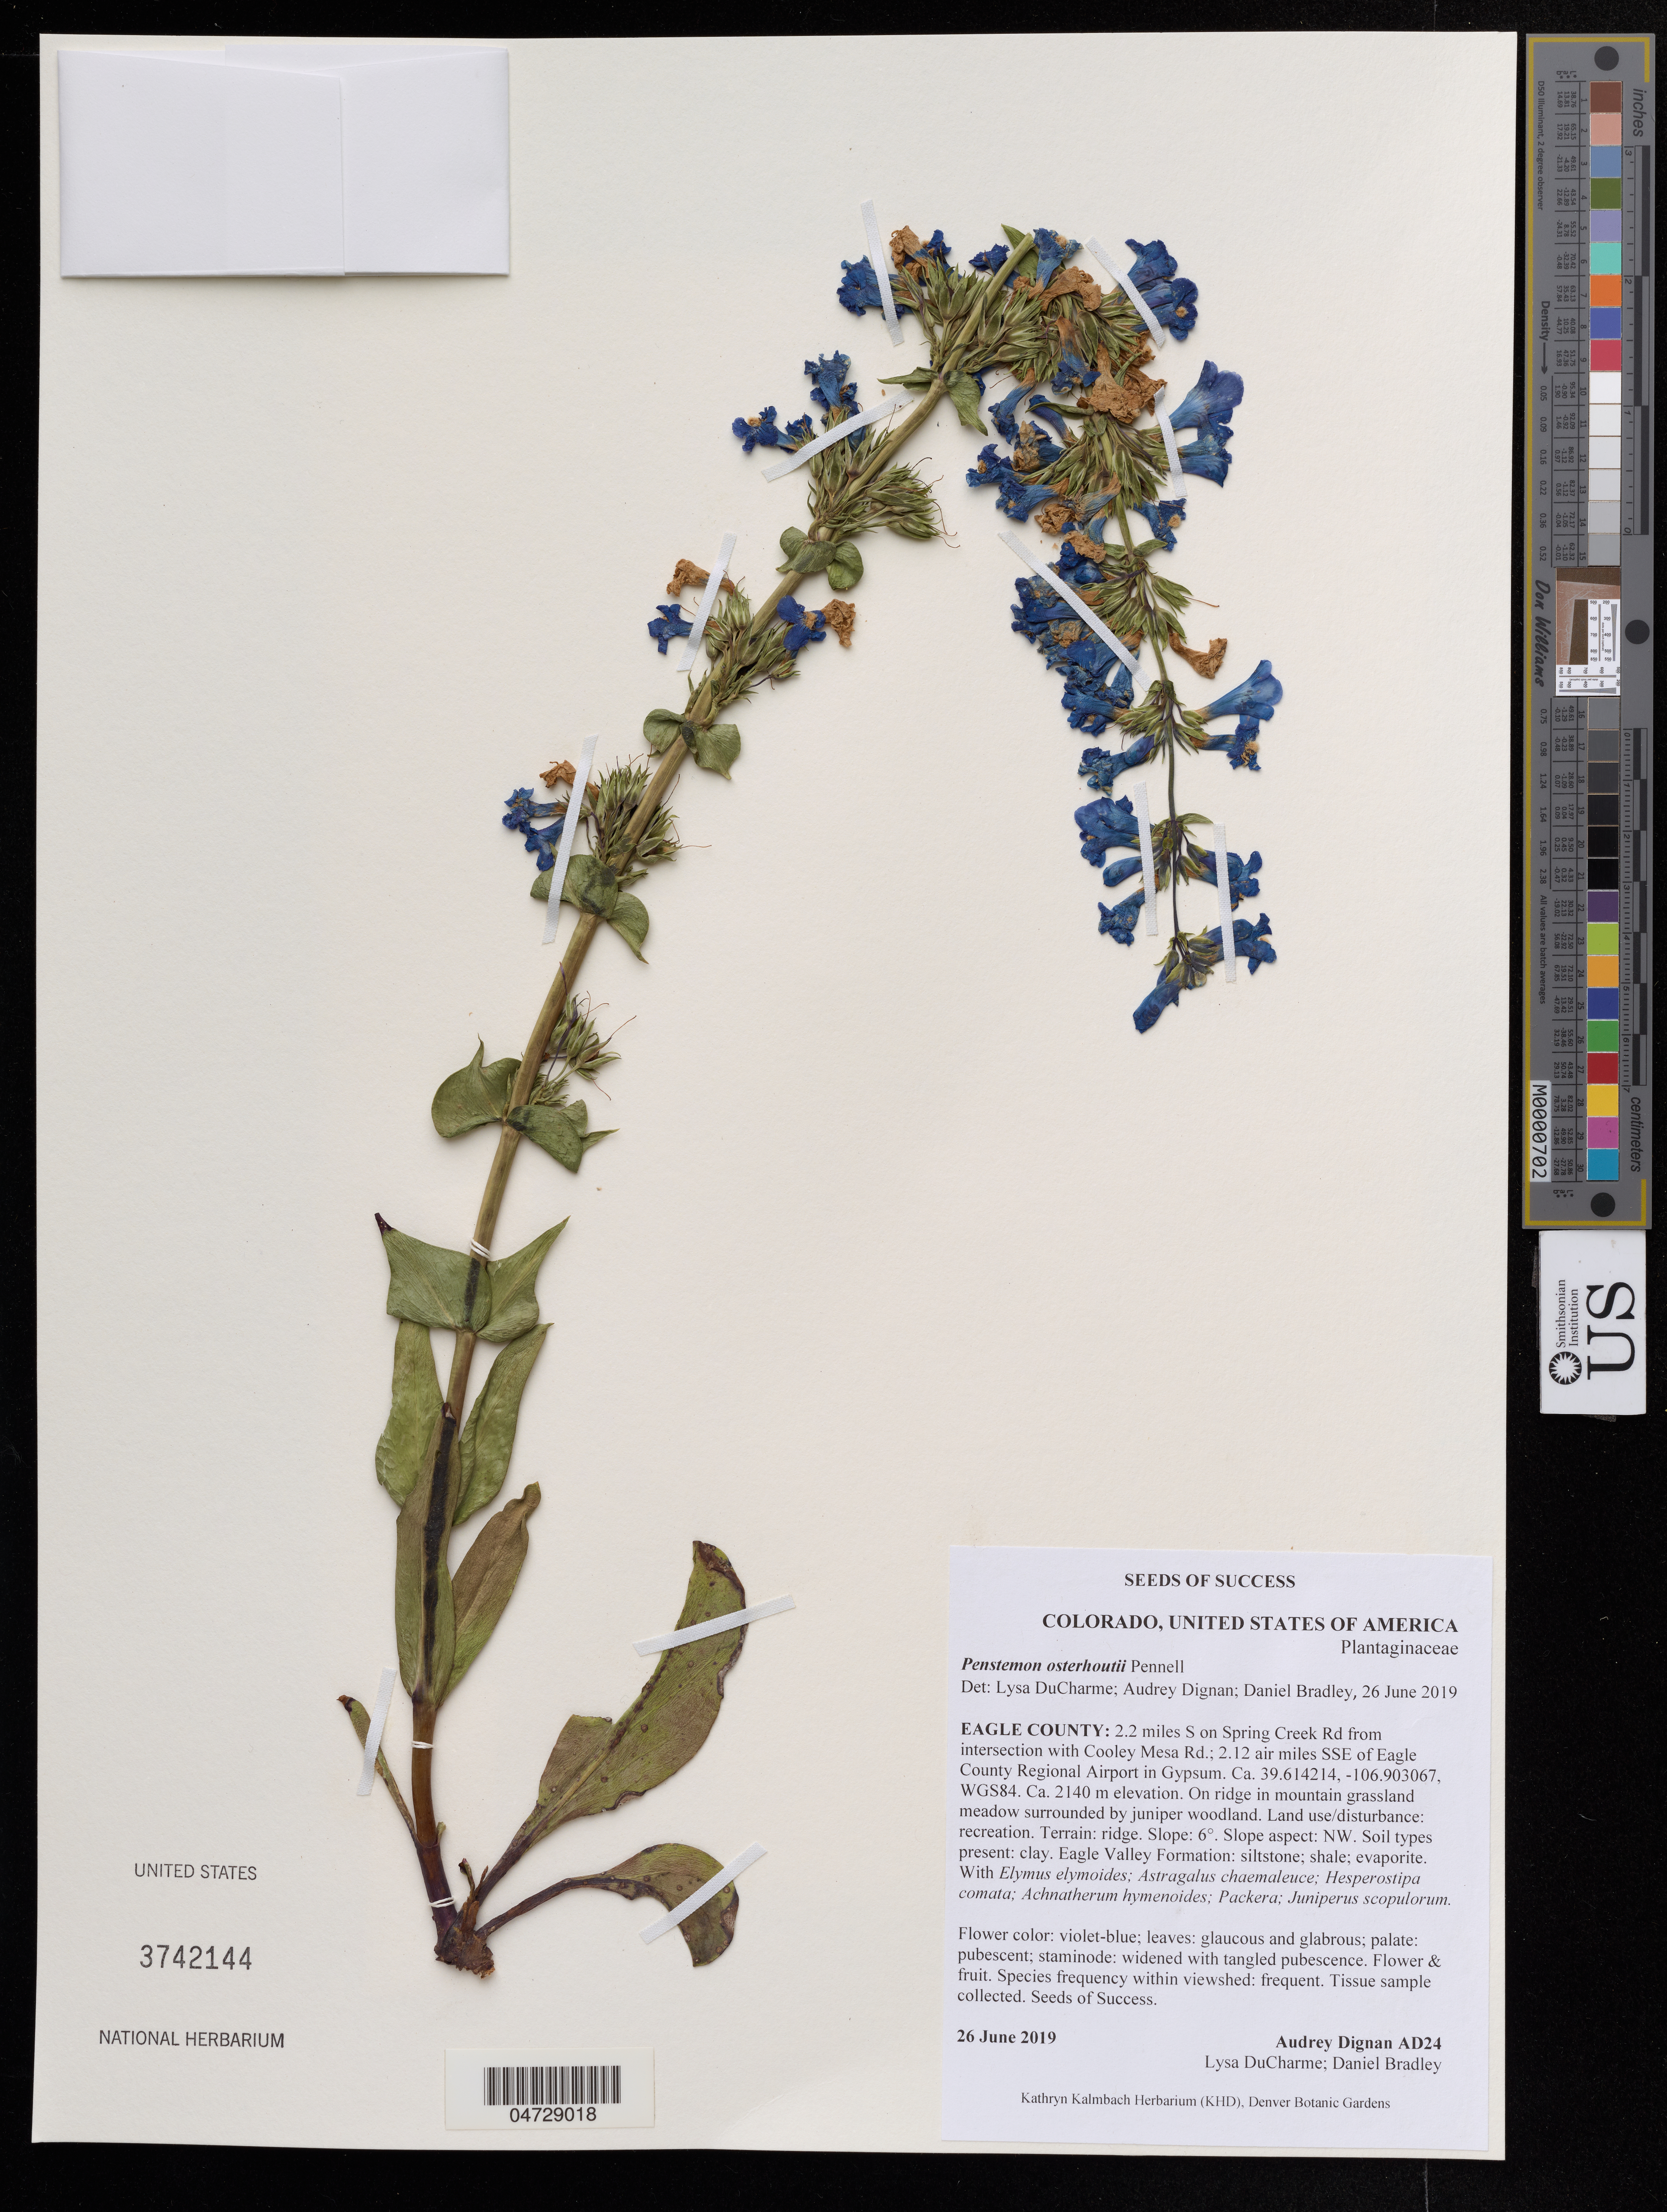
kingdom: Plantae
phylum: Tracheophyta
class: Magnoliopsida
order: Lamiales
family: Plantaginaceae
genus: Penstemon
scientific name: Penstemon osterhoutii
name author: Pennell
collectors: A. Dignan, L. DuCharme & D. Bradley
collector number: AD24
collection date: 2019-06-26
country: United States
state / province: Colorado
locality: Eagle County: 2.2 miles S on Spring Rd from intersection with Cooley Mesa Rd.; 2.12 air miles SSE of Eagle County Regional Airport in Gypsum.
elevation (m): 2140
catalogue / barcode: US 3742144